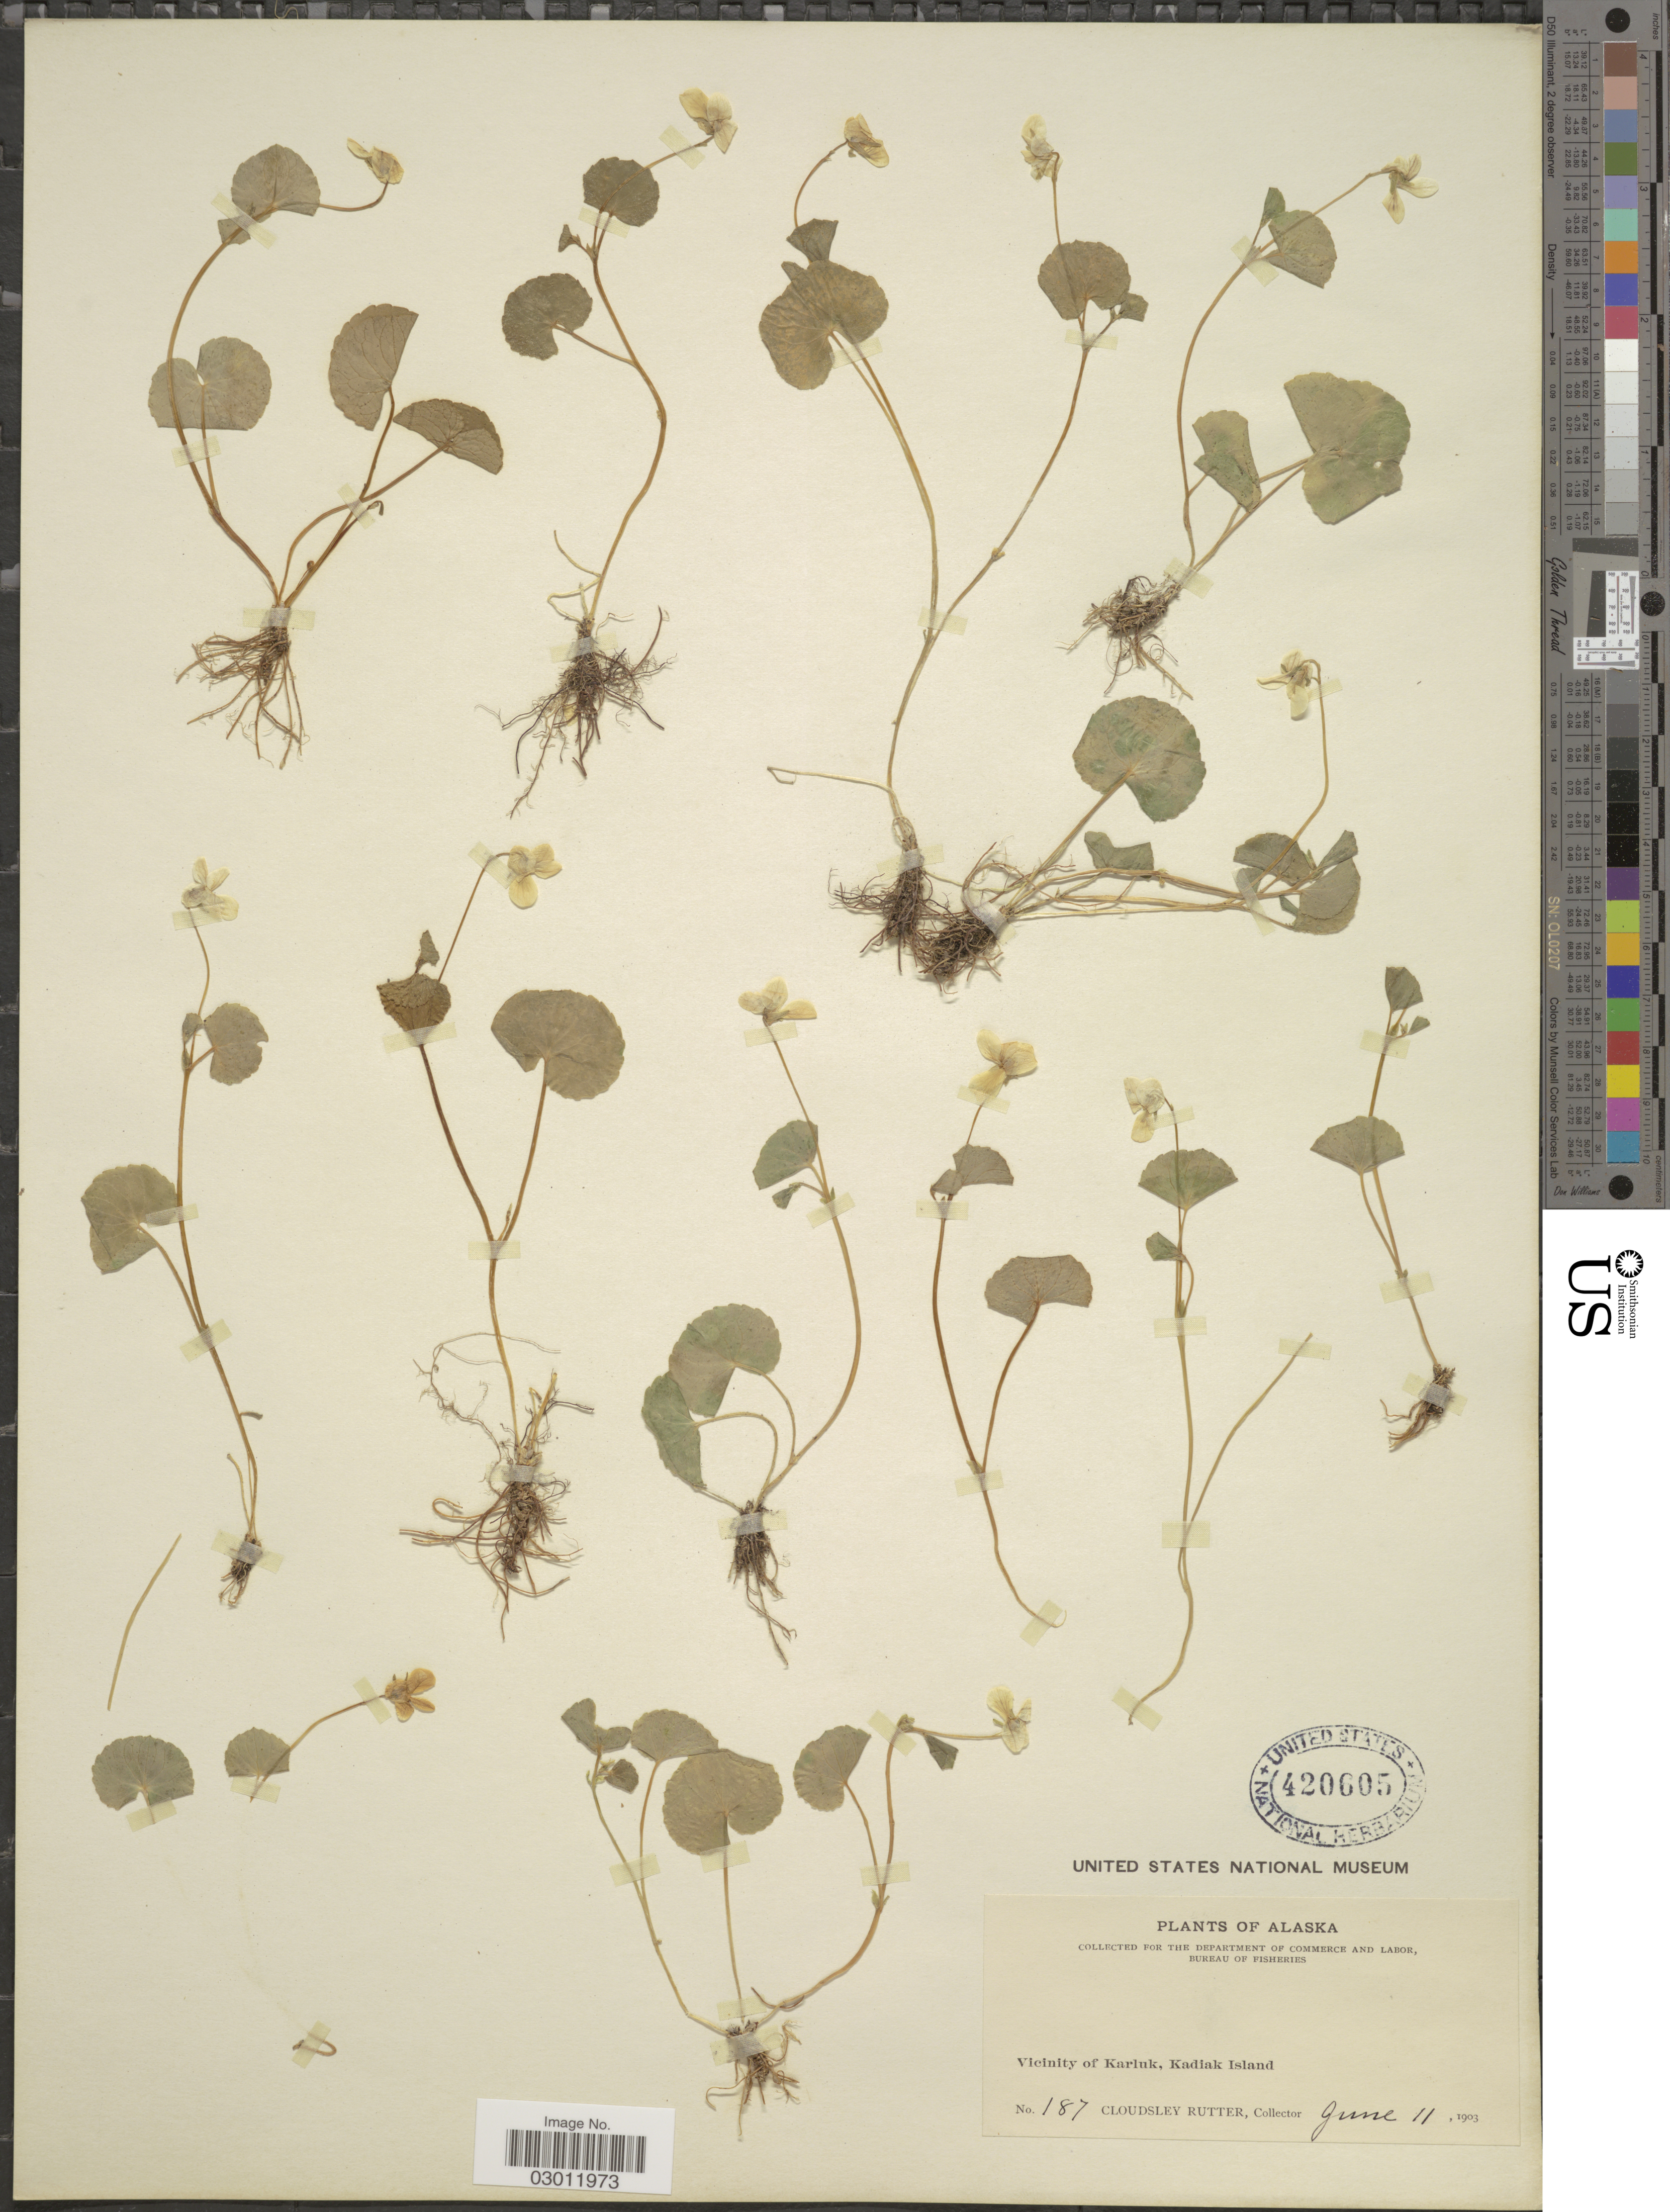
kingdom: Plantae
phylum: Tracheophyta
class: Magnoliopsida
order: Malpighiales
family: Violaceae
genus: Viola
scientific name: Viola biflora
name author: L.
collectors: C. Rutter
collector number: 187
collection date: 1903-06-11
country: United States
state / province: Alaska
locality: Vicinity of Karluk, Kadiak Island.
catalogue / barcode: US 420605